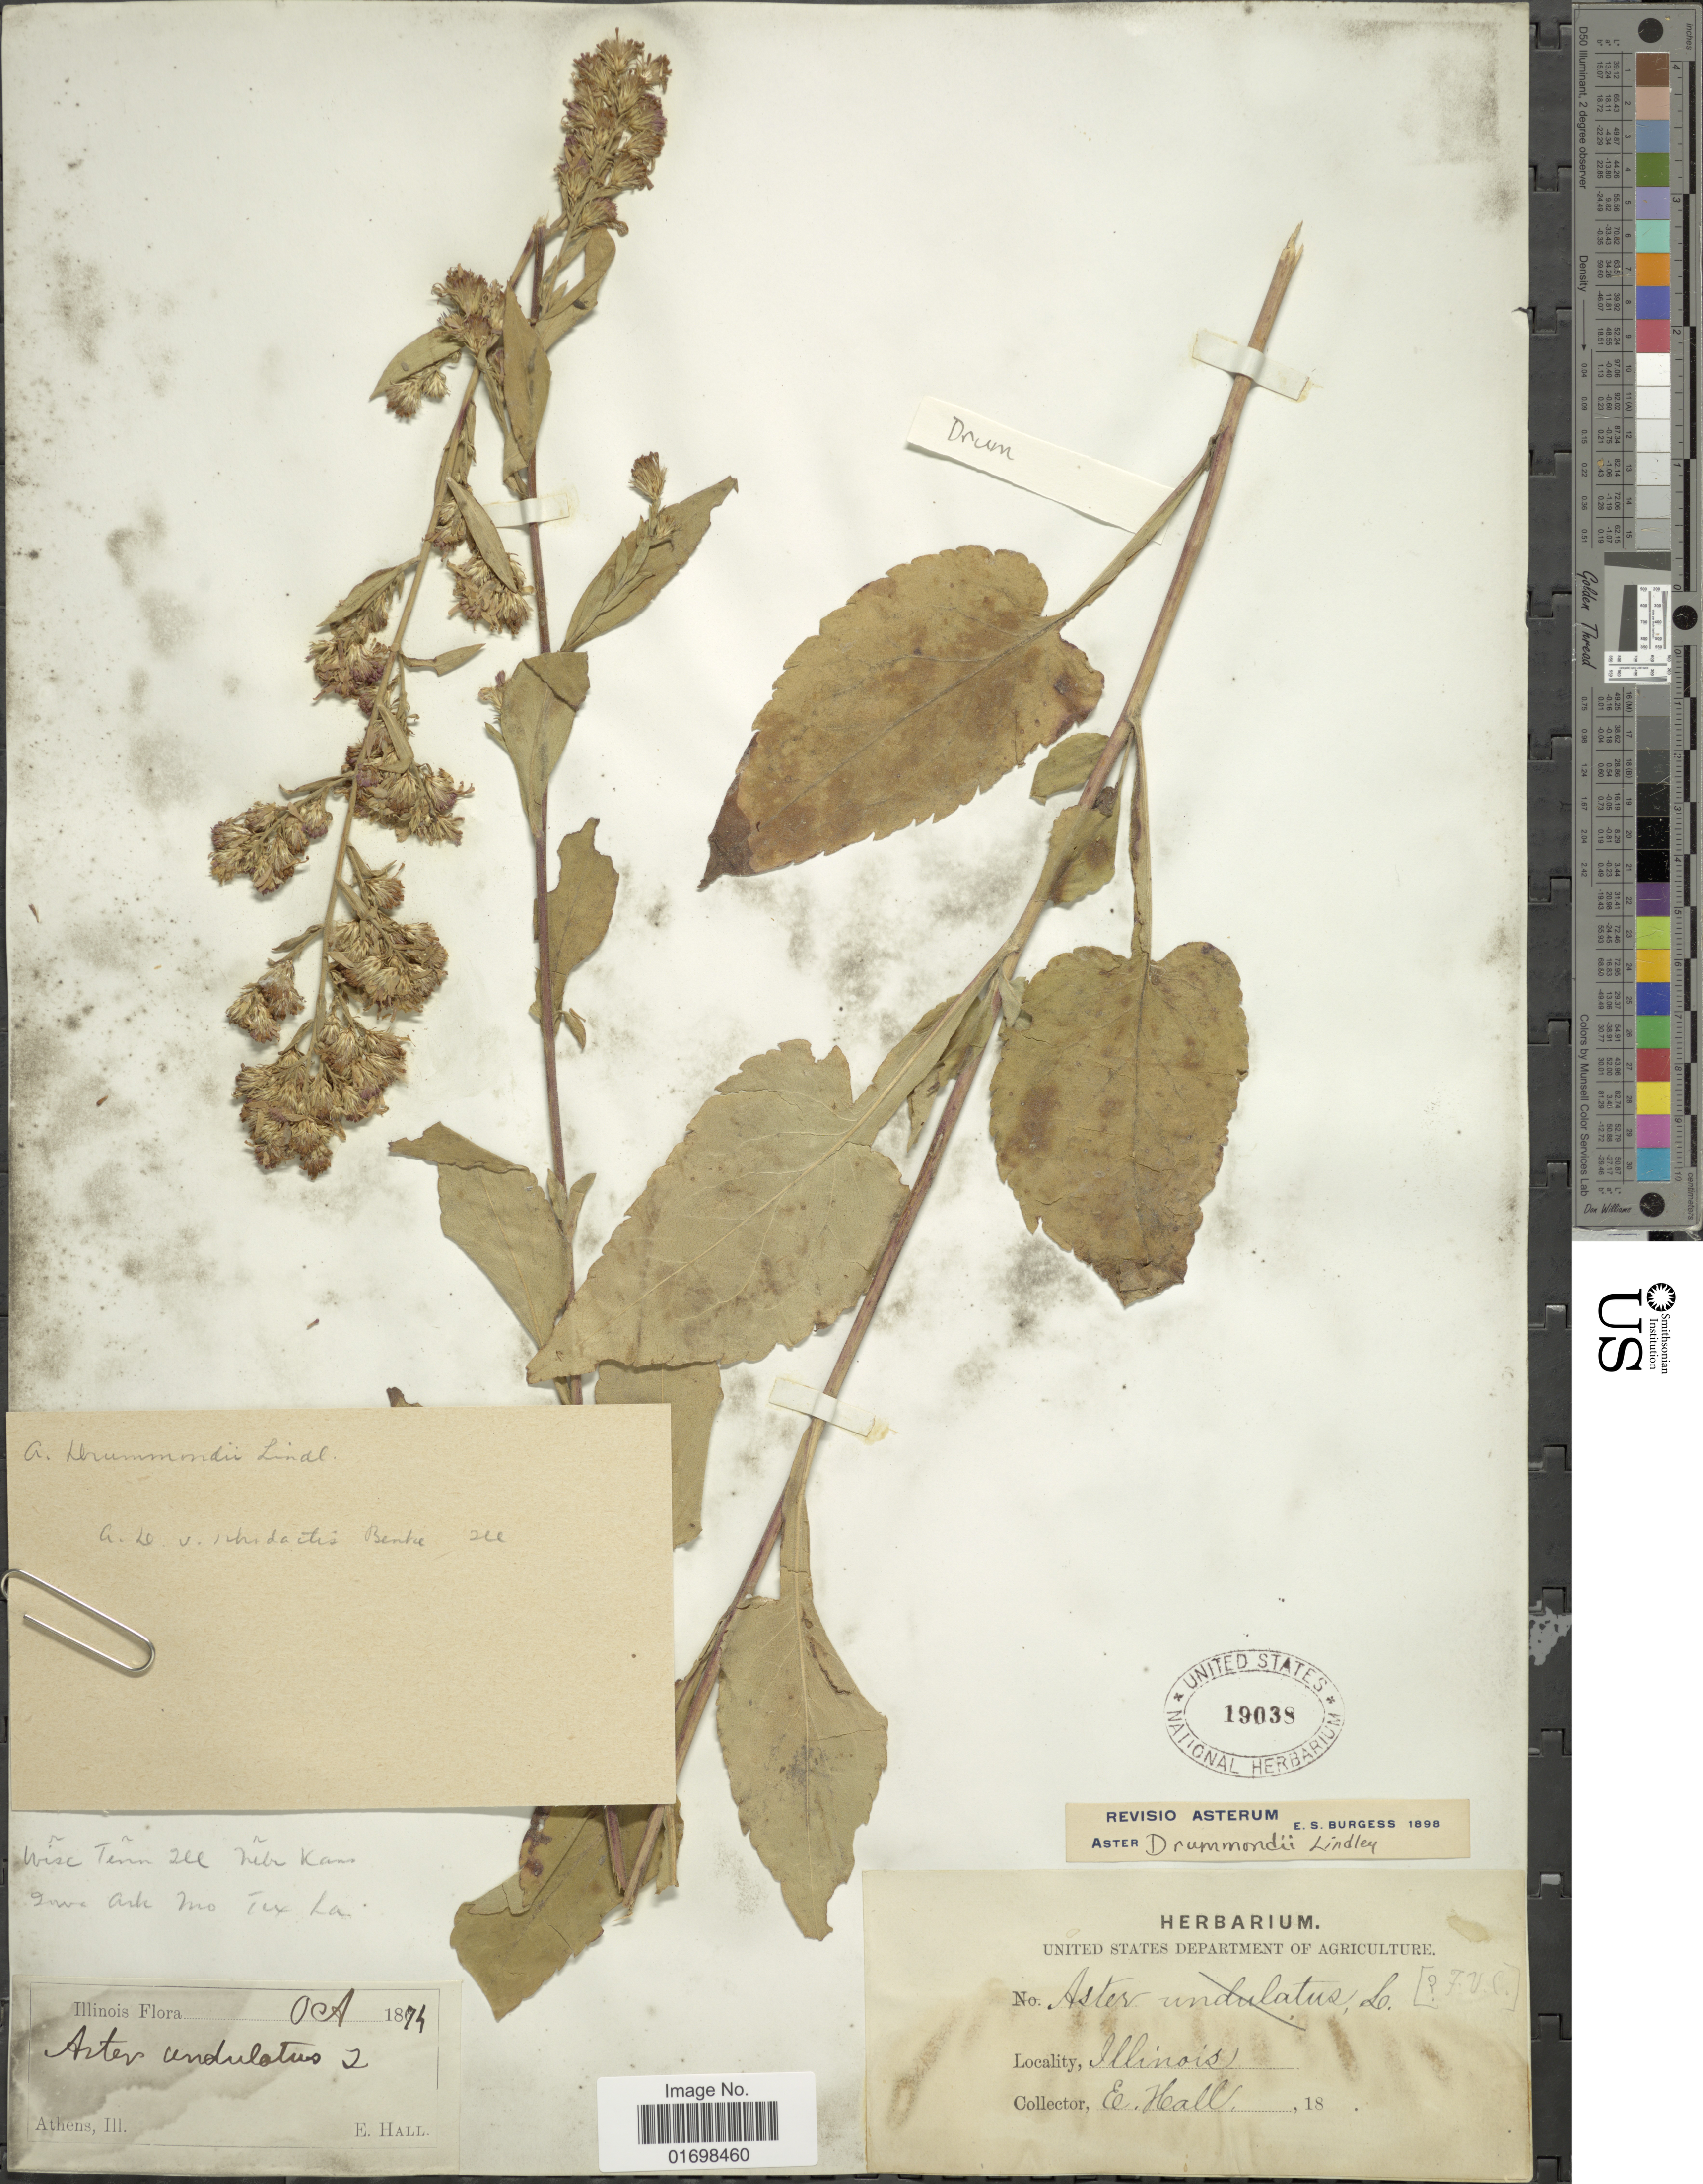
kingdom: Plantae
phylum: Tracheophyta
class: Magnoliopsida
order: Asterales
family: Asteraceae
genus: Symphyotrichum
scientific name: Symphyotrichum drummondii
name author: (Lindl.) G.L. Nesom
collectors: E. Hall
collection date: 1874-10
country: United States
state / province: Illinois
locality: Illinois.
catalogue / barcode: US 19038